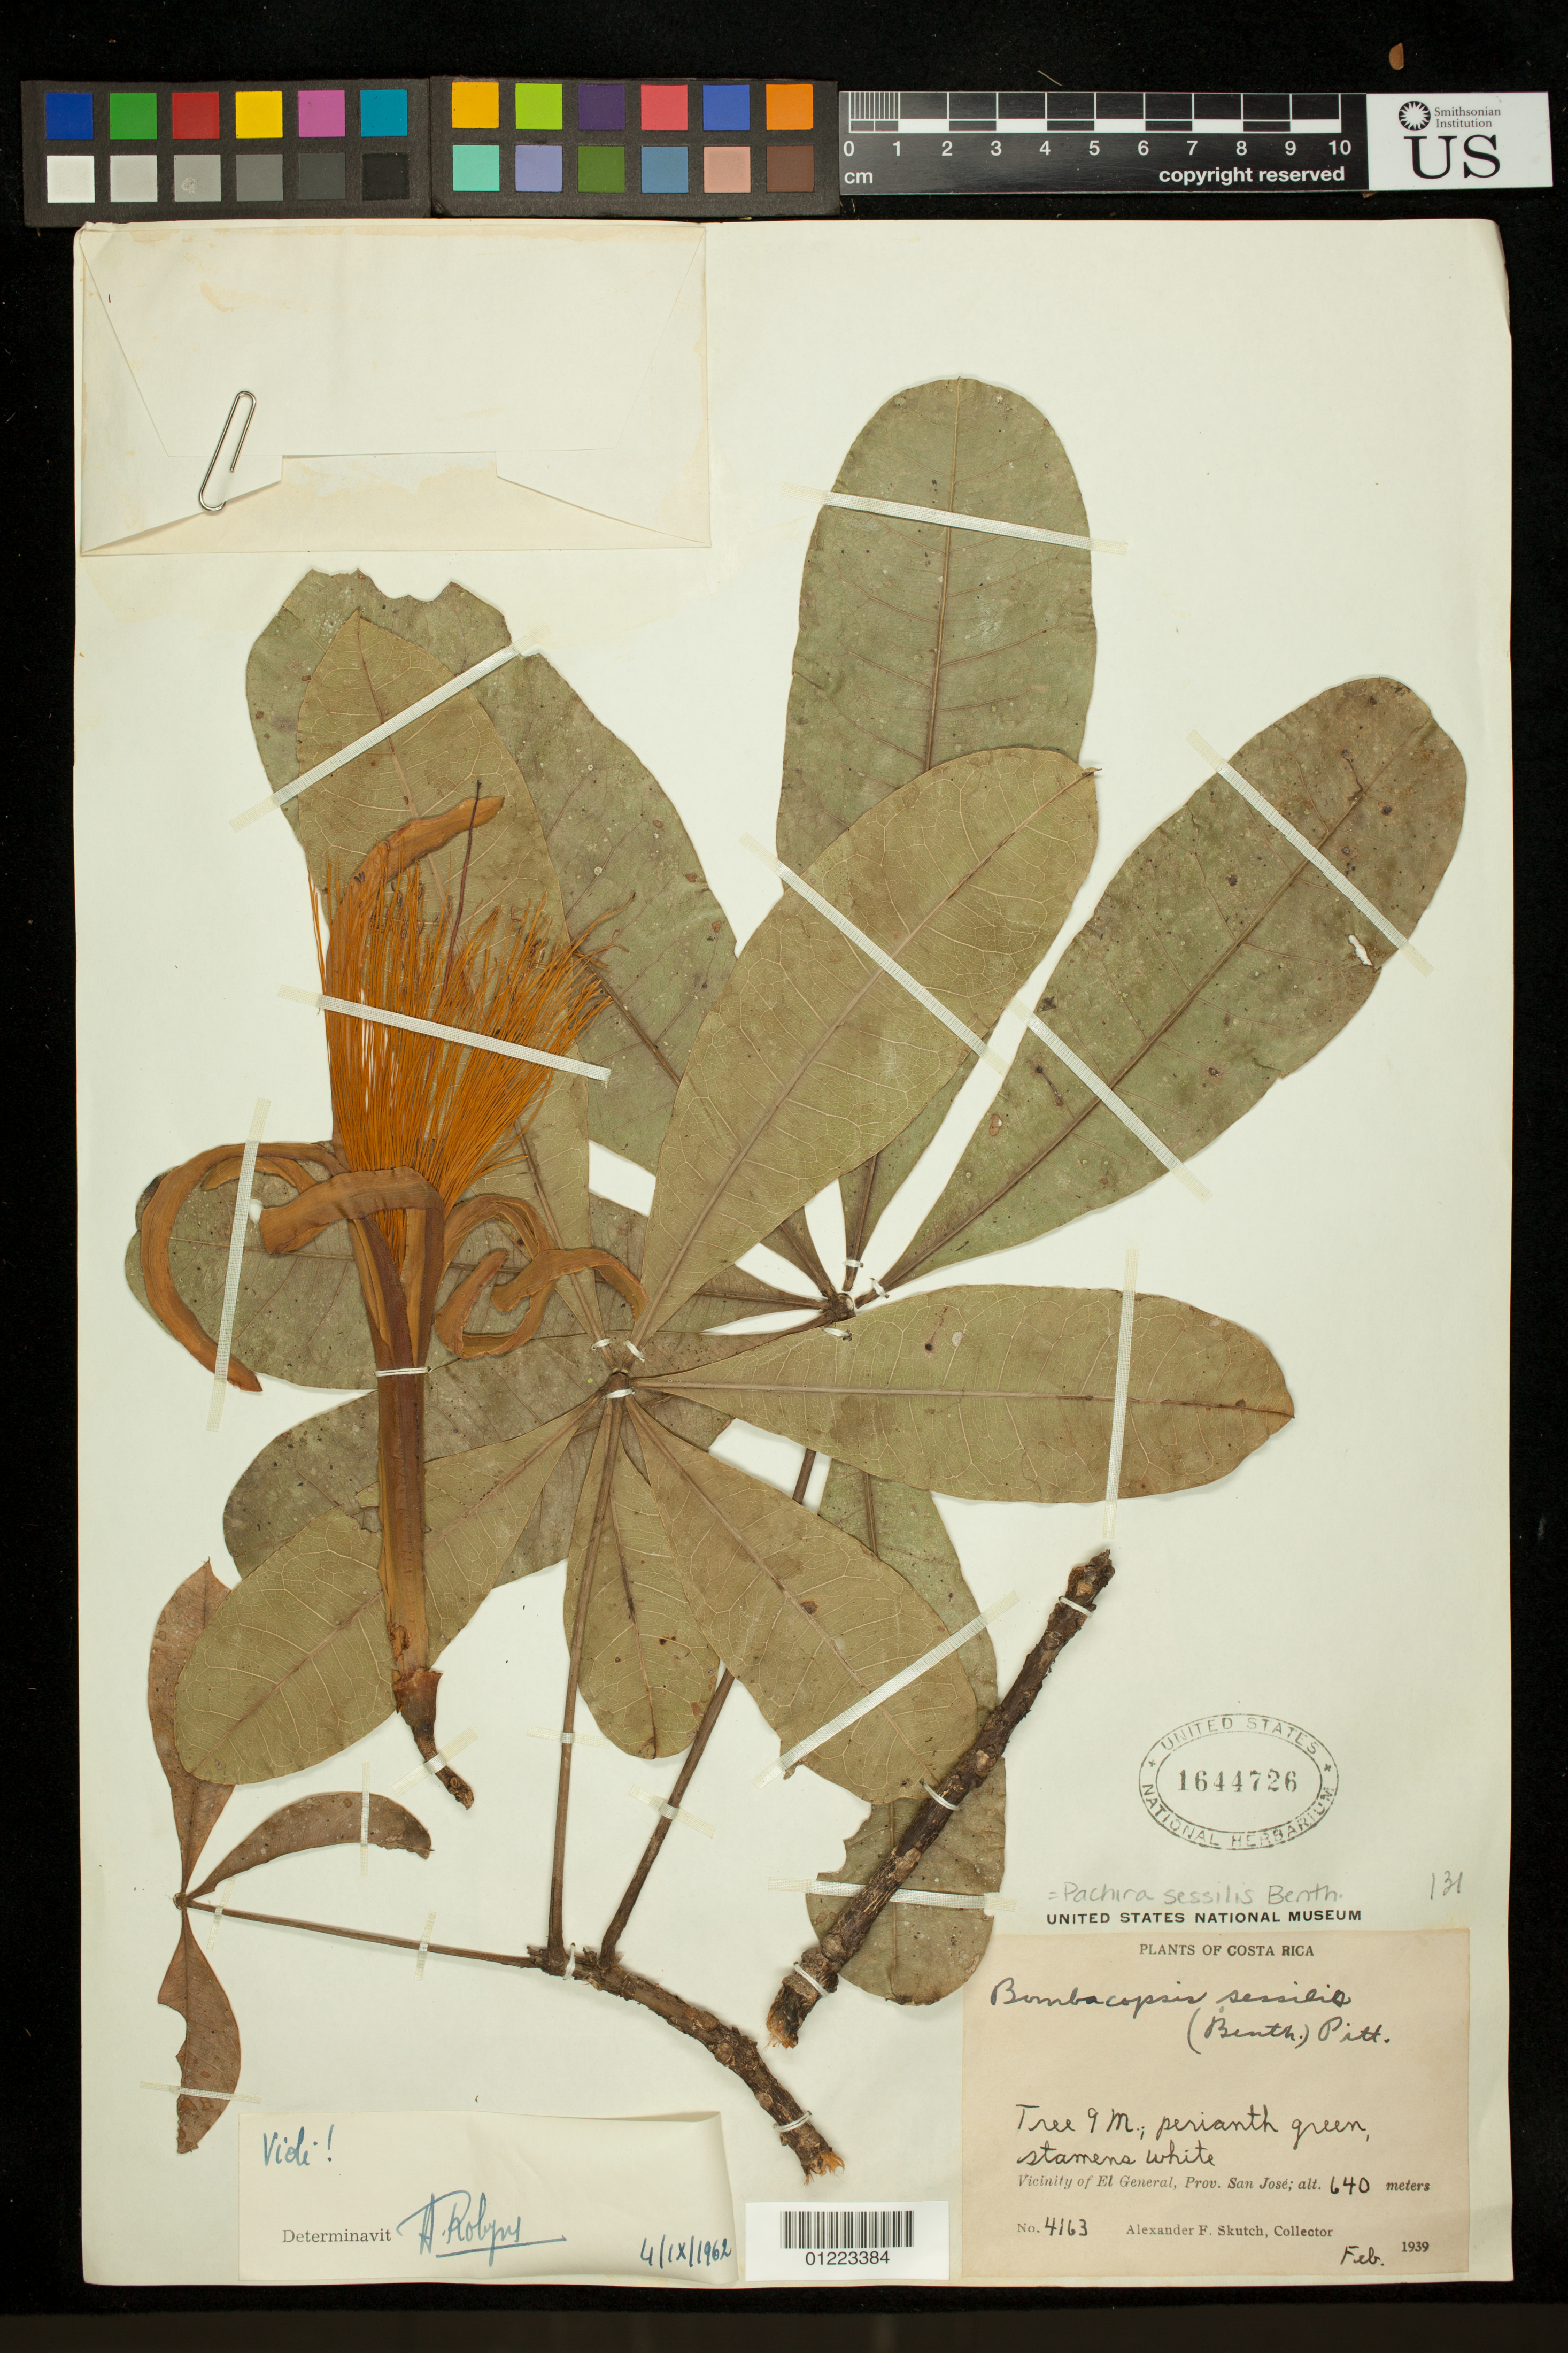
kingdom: Plantae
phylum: Tracheophyta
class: Magnoliopsida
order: Malvales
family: Malvaceae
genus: Pachira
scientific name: Pachira sessilis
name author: Benth.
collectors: A. F. Skutch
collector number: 4163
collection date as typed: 1939-02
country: Costa Rica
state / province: San José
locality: Vicinity of El General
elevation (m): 640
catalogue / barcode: US 1644726